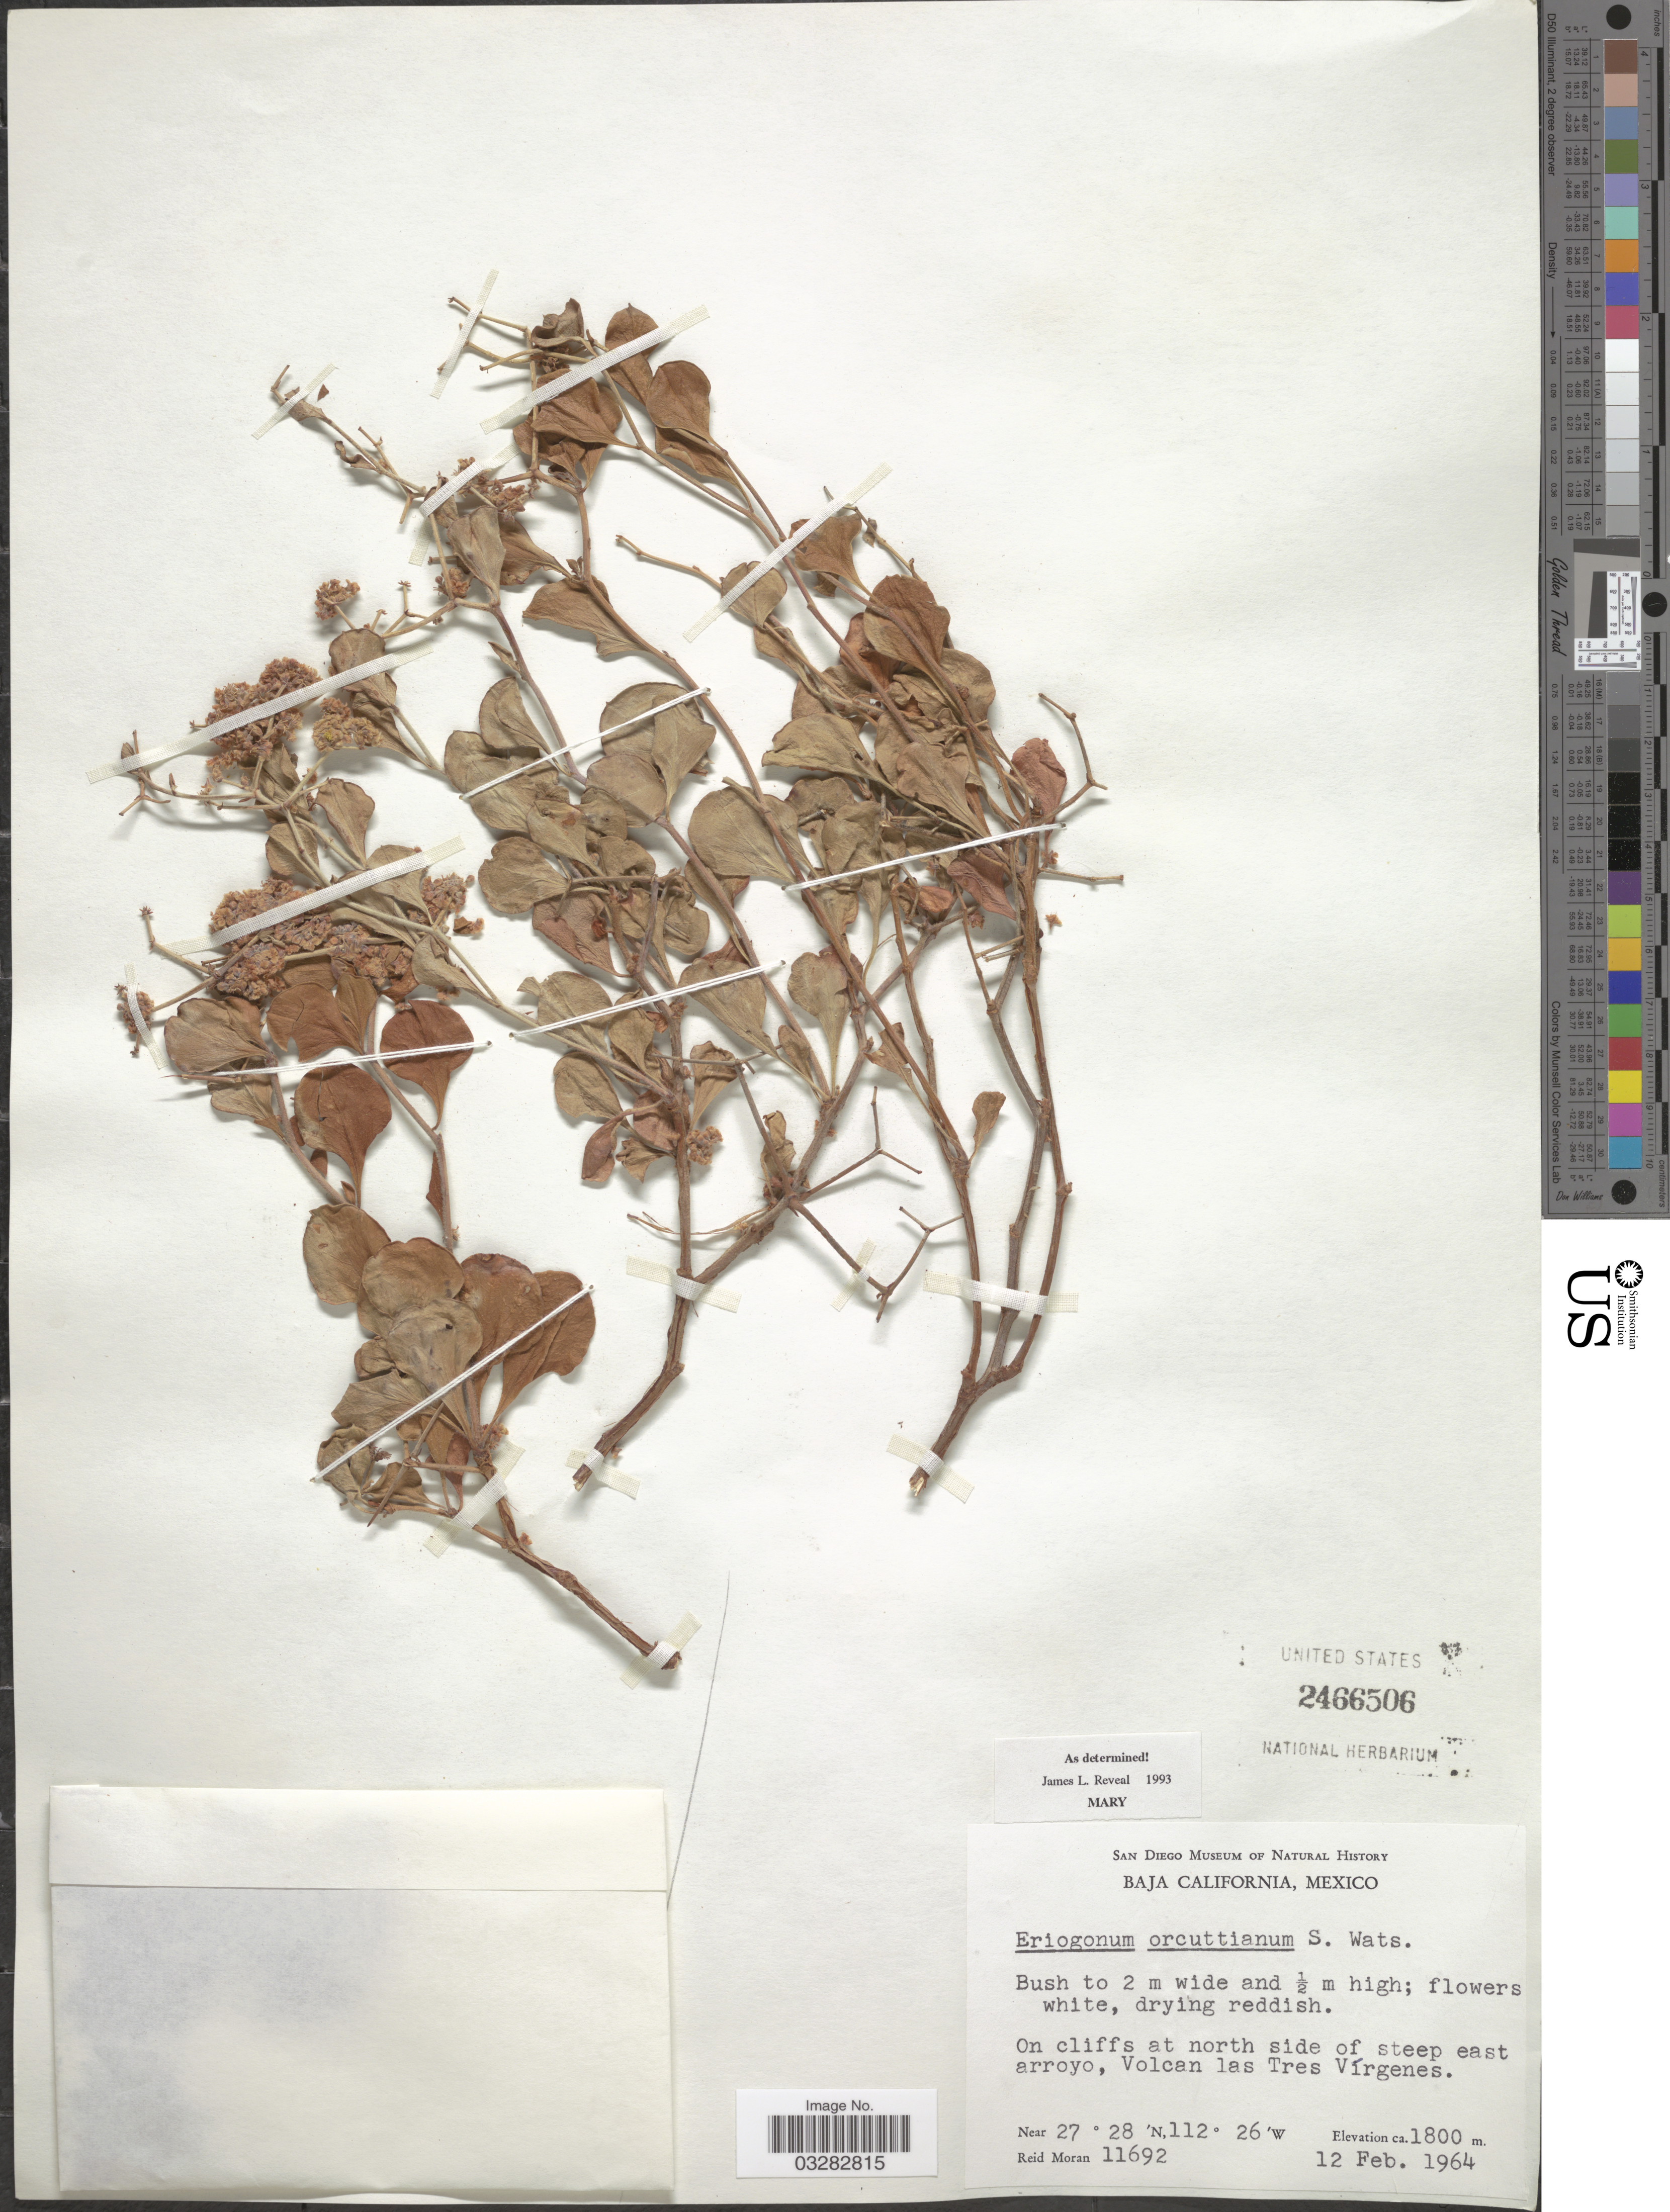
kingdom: Plantae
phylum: Tracheophyta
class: Magnoliopsida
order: Caryophyllales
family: Polygonaceae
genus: Eriogonum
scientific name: Eriogonum orcuttianum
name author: S. Watson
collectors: R. V. Moran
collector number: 11692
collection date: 1964-02-12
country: Mexico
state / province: Baja California Sur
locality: On cliffs at north side of steep east arroyo, Volcan las Tres Vírgenes.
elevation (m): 1800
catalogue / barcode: US 2466506